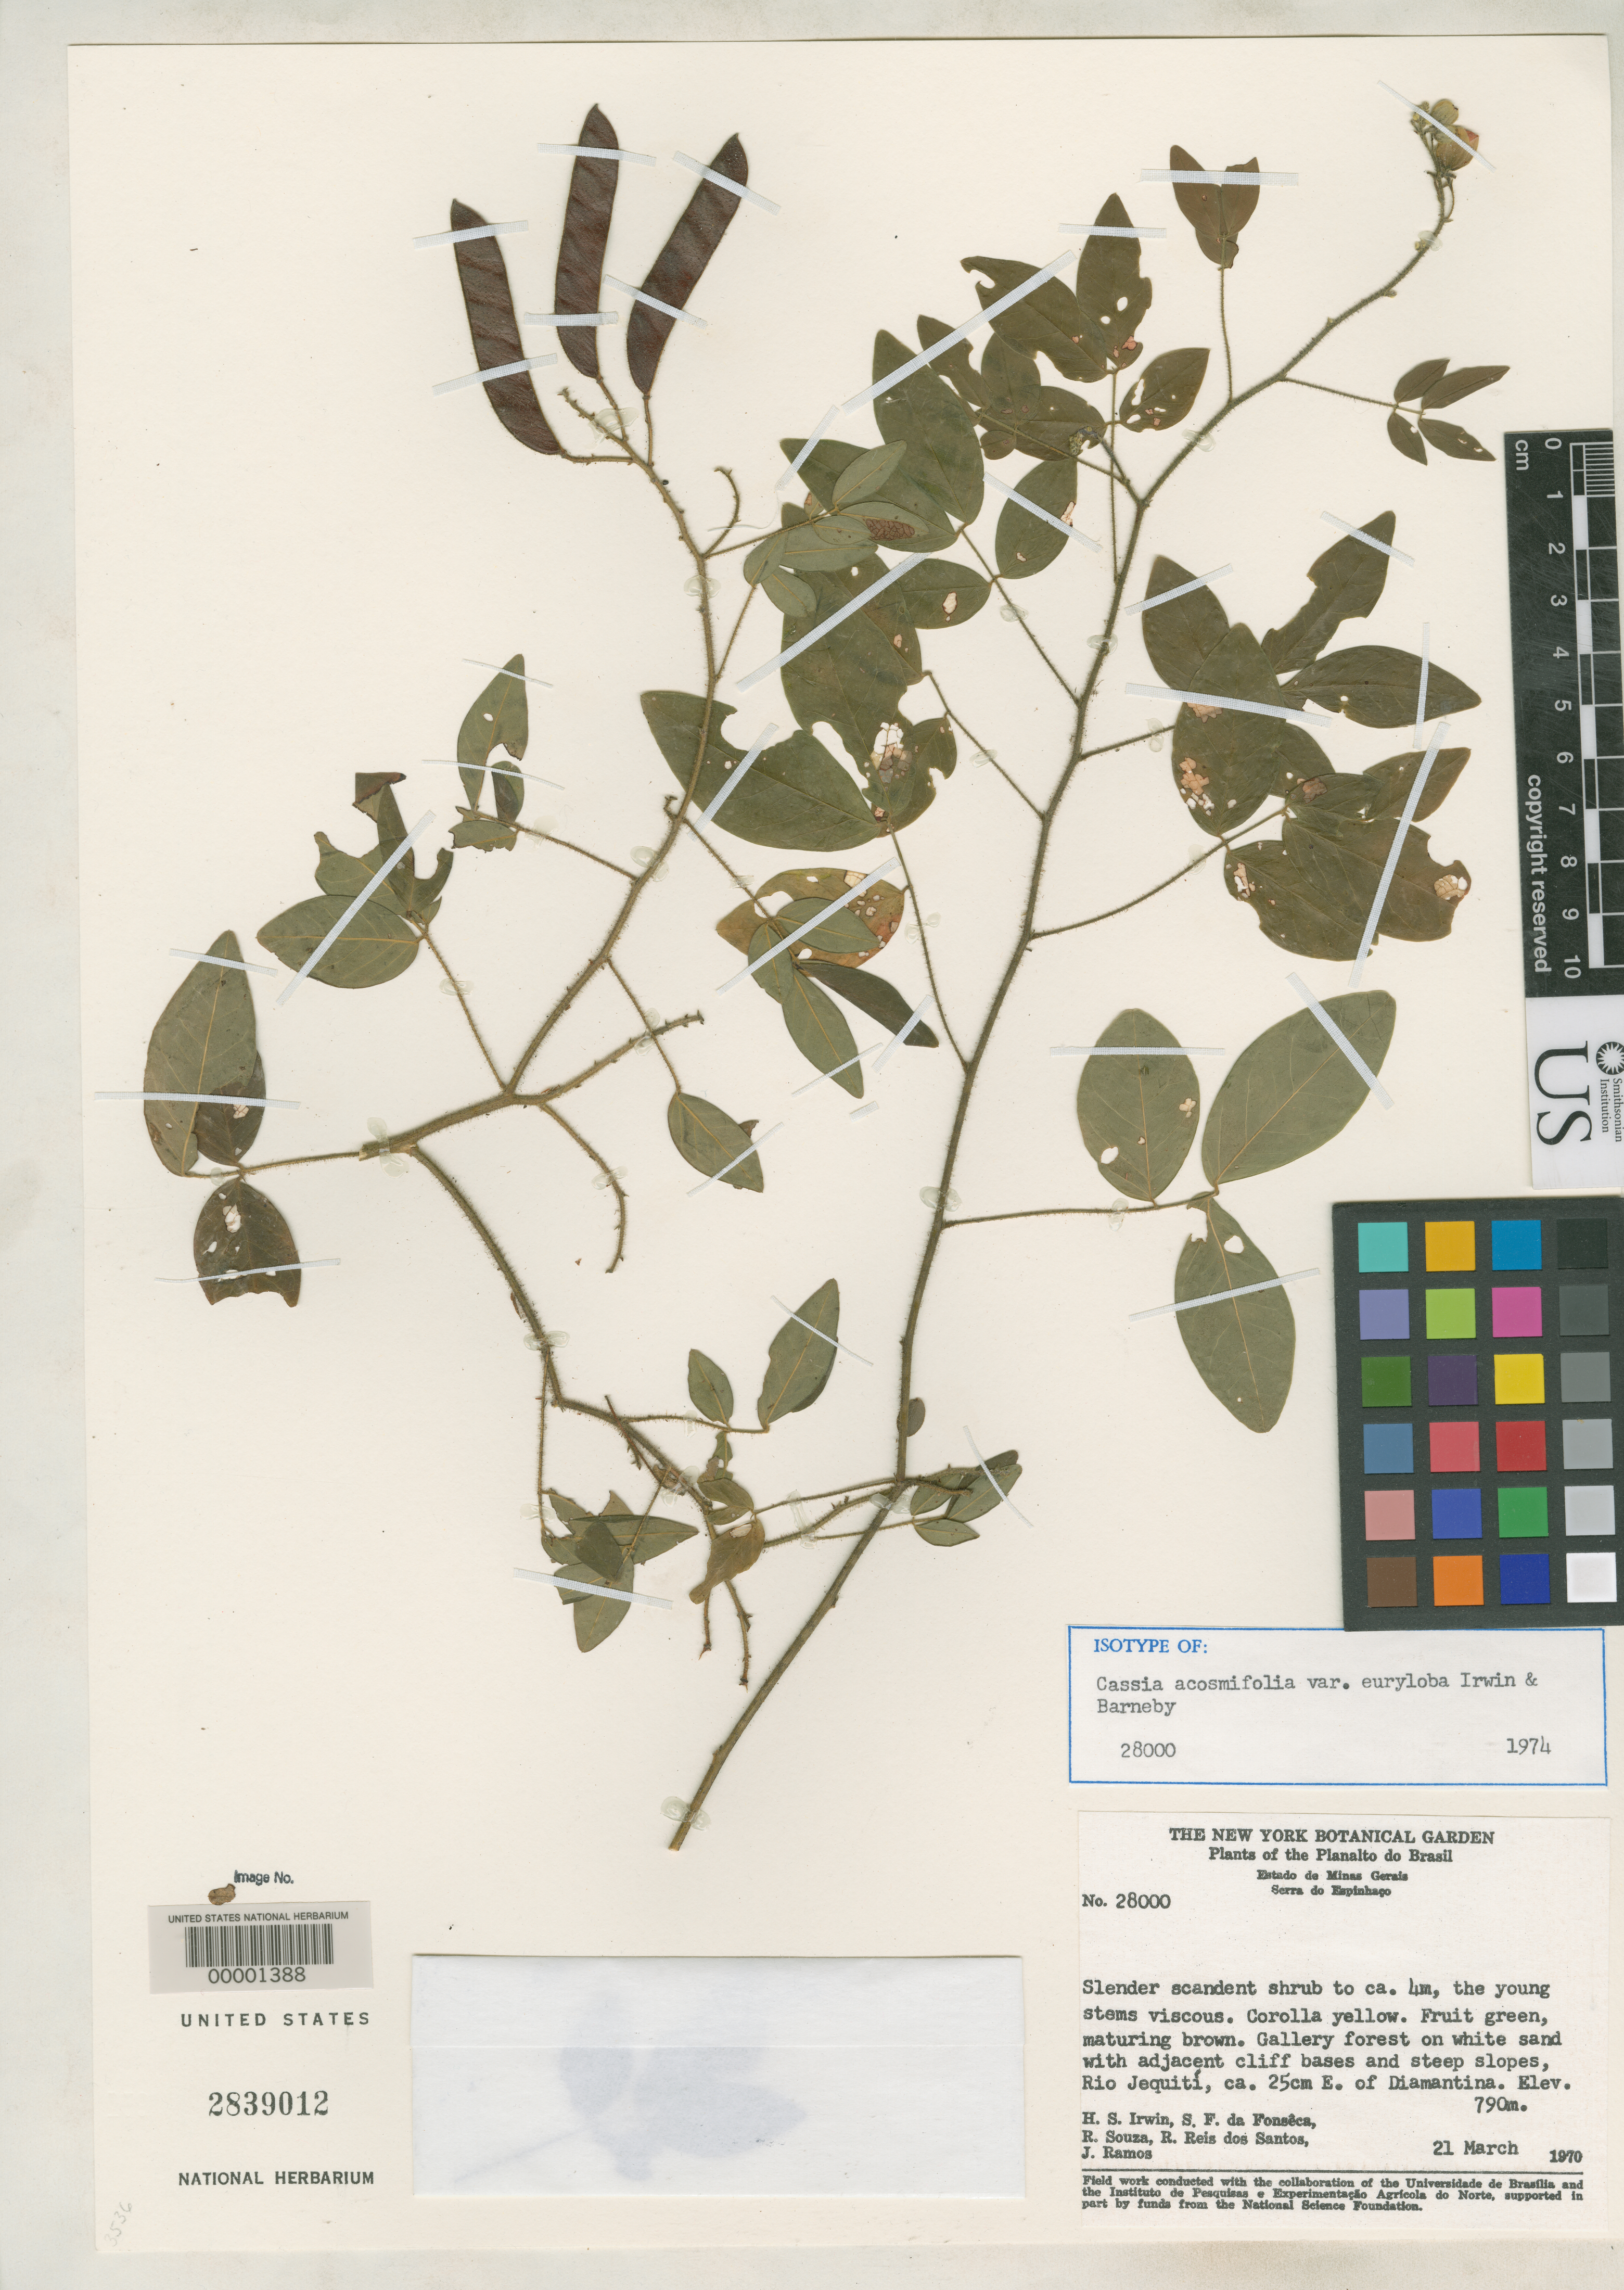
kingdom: Plantae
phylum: Tracheophyta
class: Magnoliopsida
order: Fabales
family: Fabaceae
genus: Cassia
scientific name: Cassia acosmifolia var. euryloba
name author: H.S. Irwin & Barneby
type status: Isotype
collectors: H. Irwin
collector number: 28000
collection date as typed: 21 Mar 1970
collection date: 1970-03-21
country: Brazil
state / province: Minas Gerais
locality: Rio Jequiti, E of Diamantina.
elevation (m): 790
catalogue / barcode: US 2839012